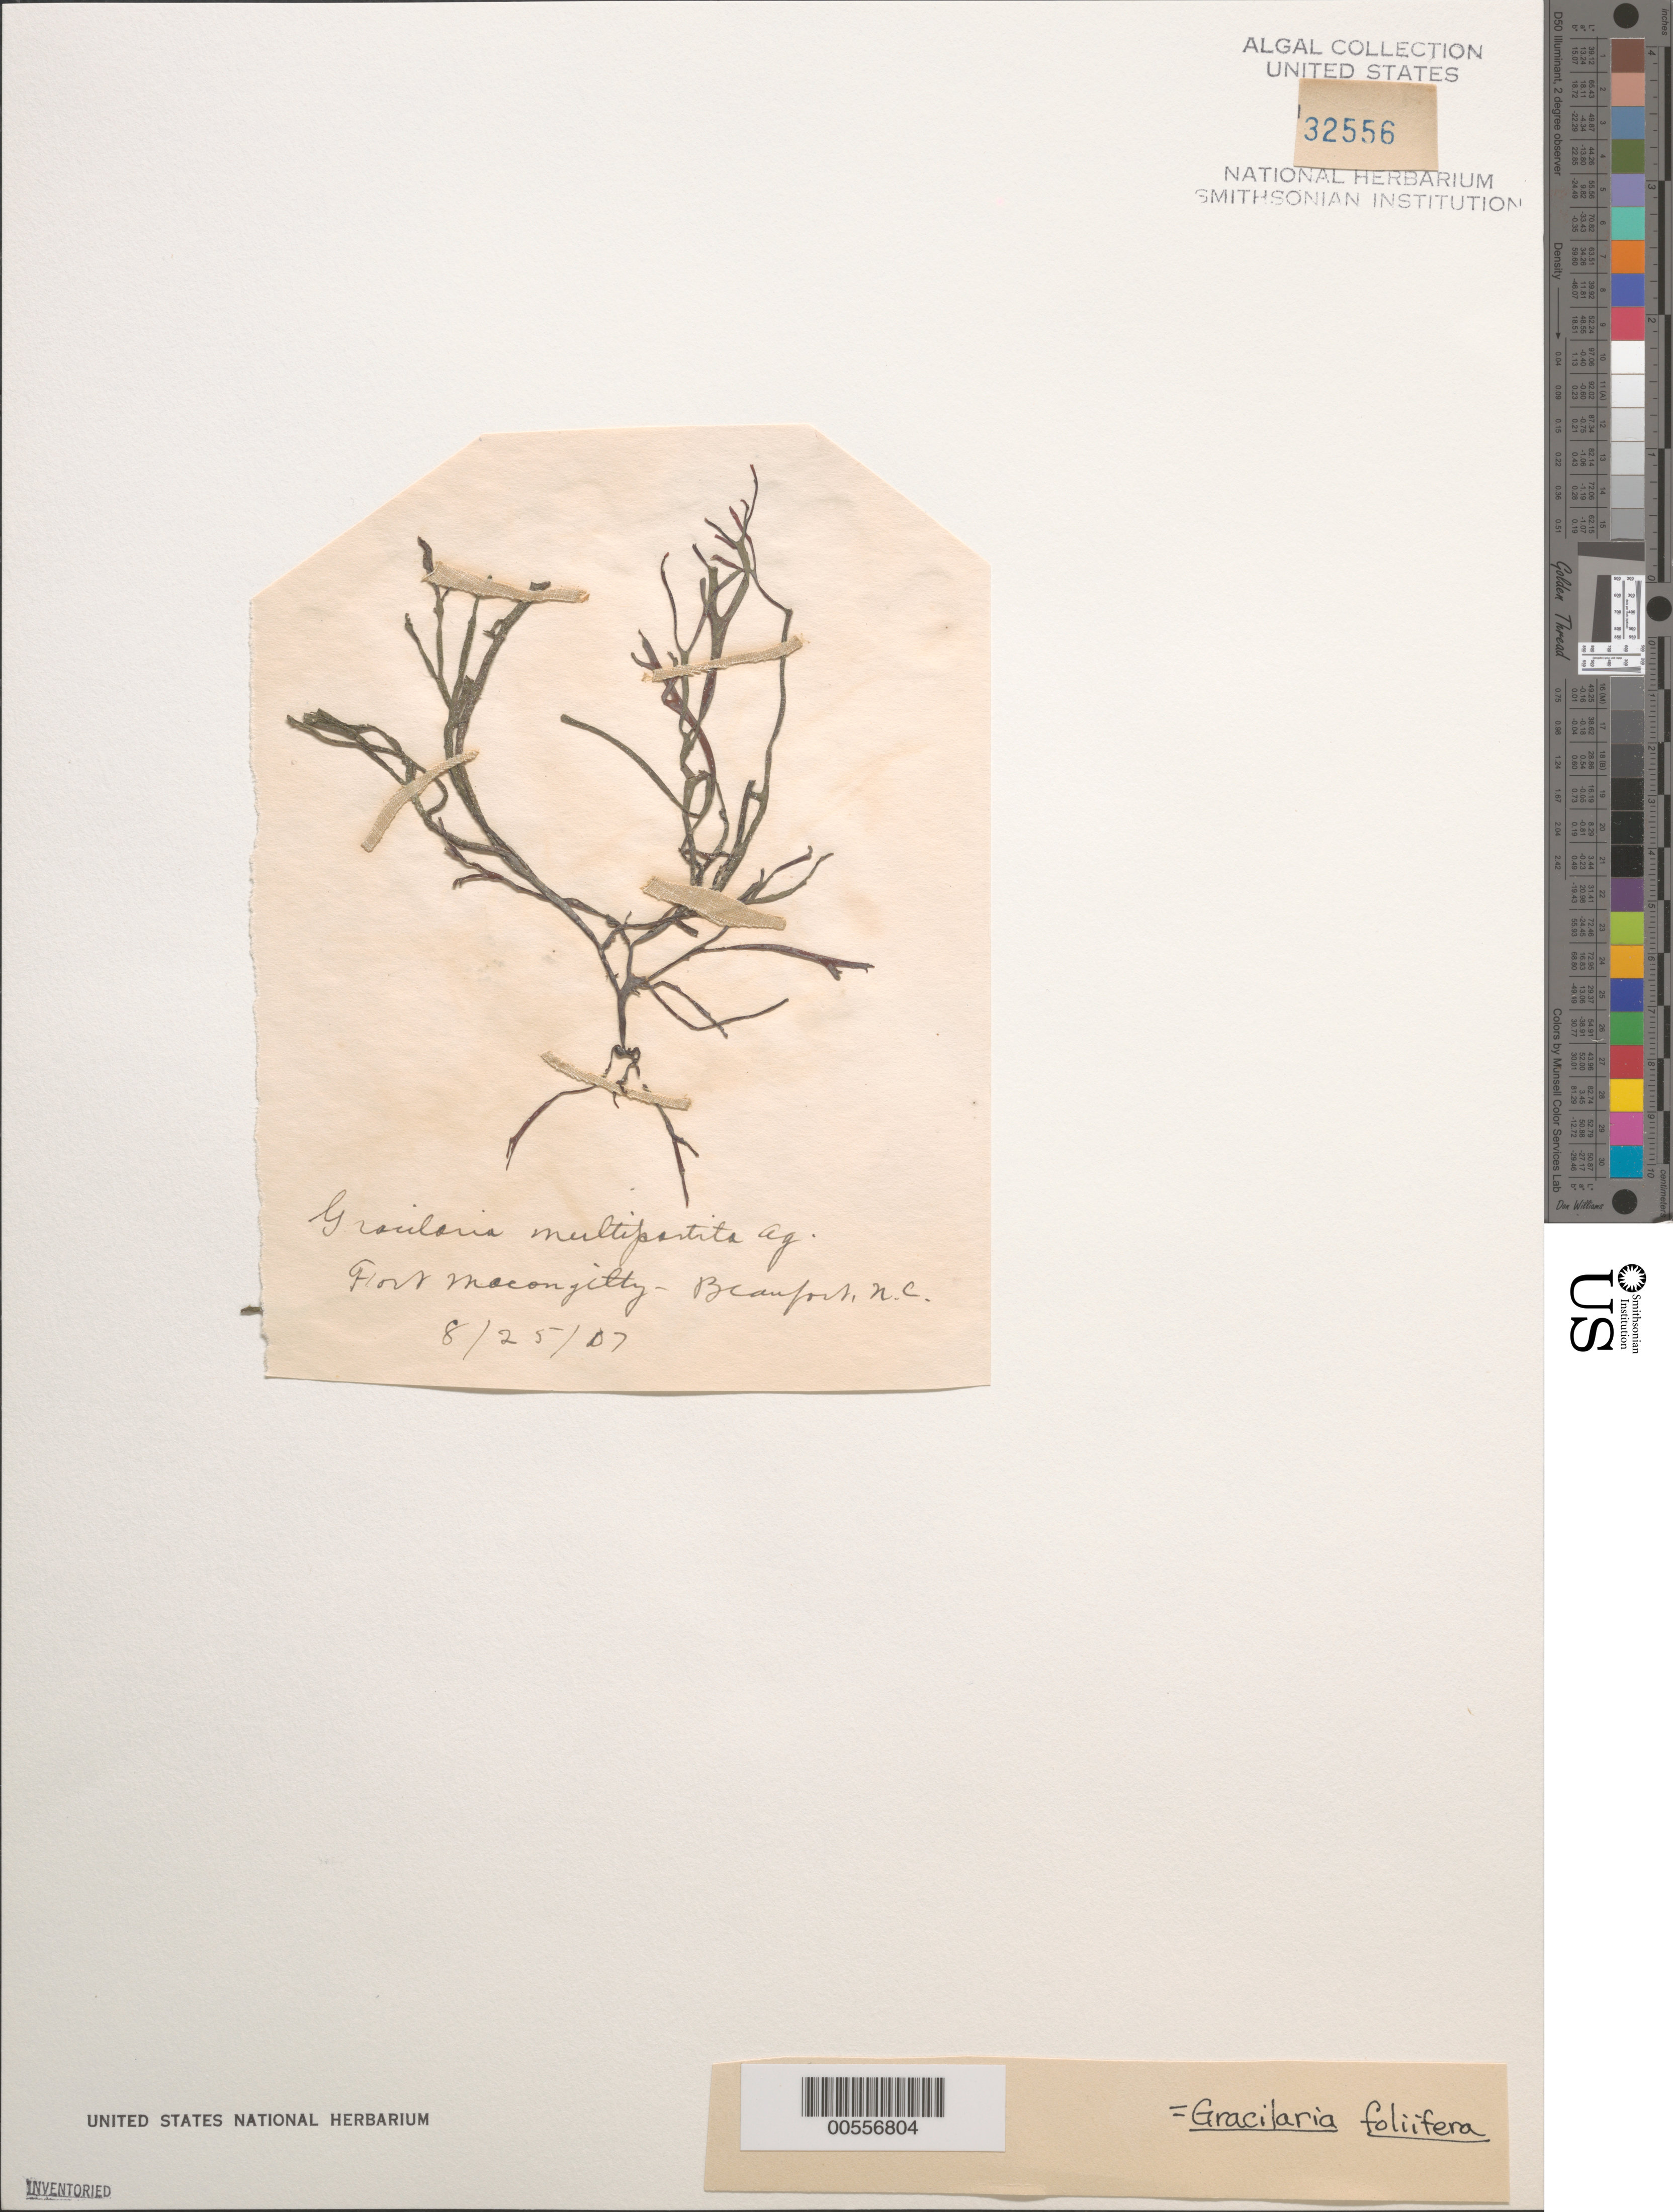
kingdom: Plantae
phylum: Rhodophyta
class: Florideophyceae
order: Gracilariales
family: Gracilariaceae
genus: Gracilaria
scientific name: Gracilaria foliifera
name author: (Forssk.) Børgesen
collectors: W. D. Hoyt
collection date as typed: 25 Aug 1907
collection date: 1907-08-25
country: United States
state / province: North Carolina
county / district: Carteret County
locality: Beaufort, Fort Macon jetty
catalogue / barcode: US 32556